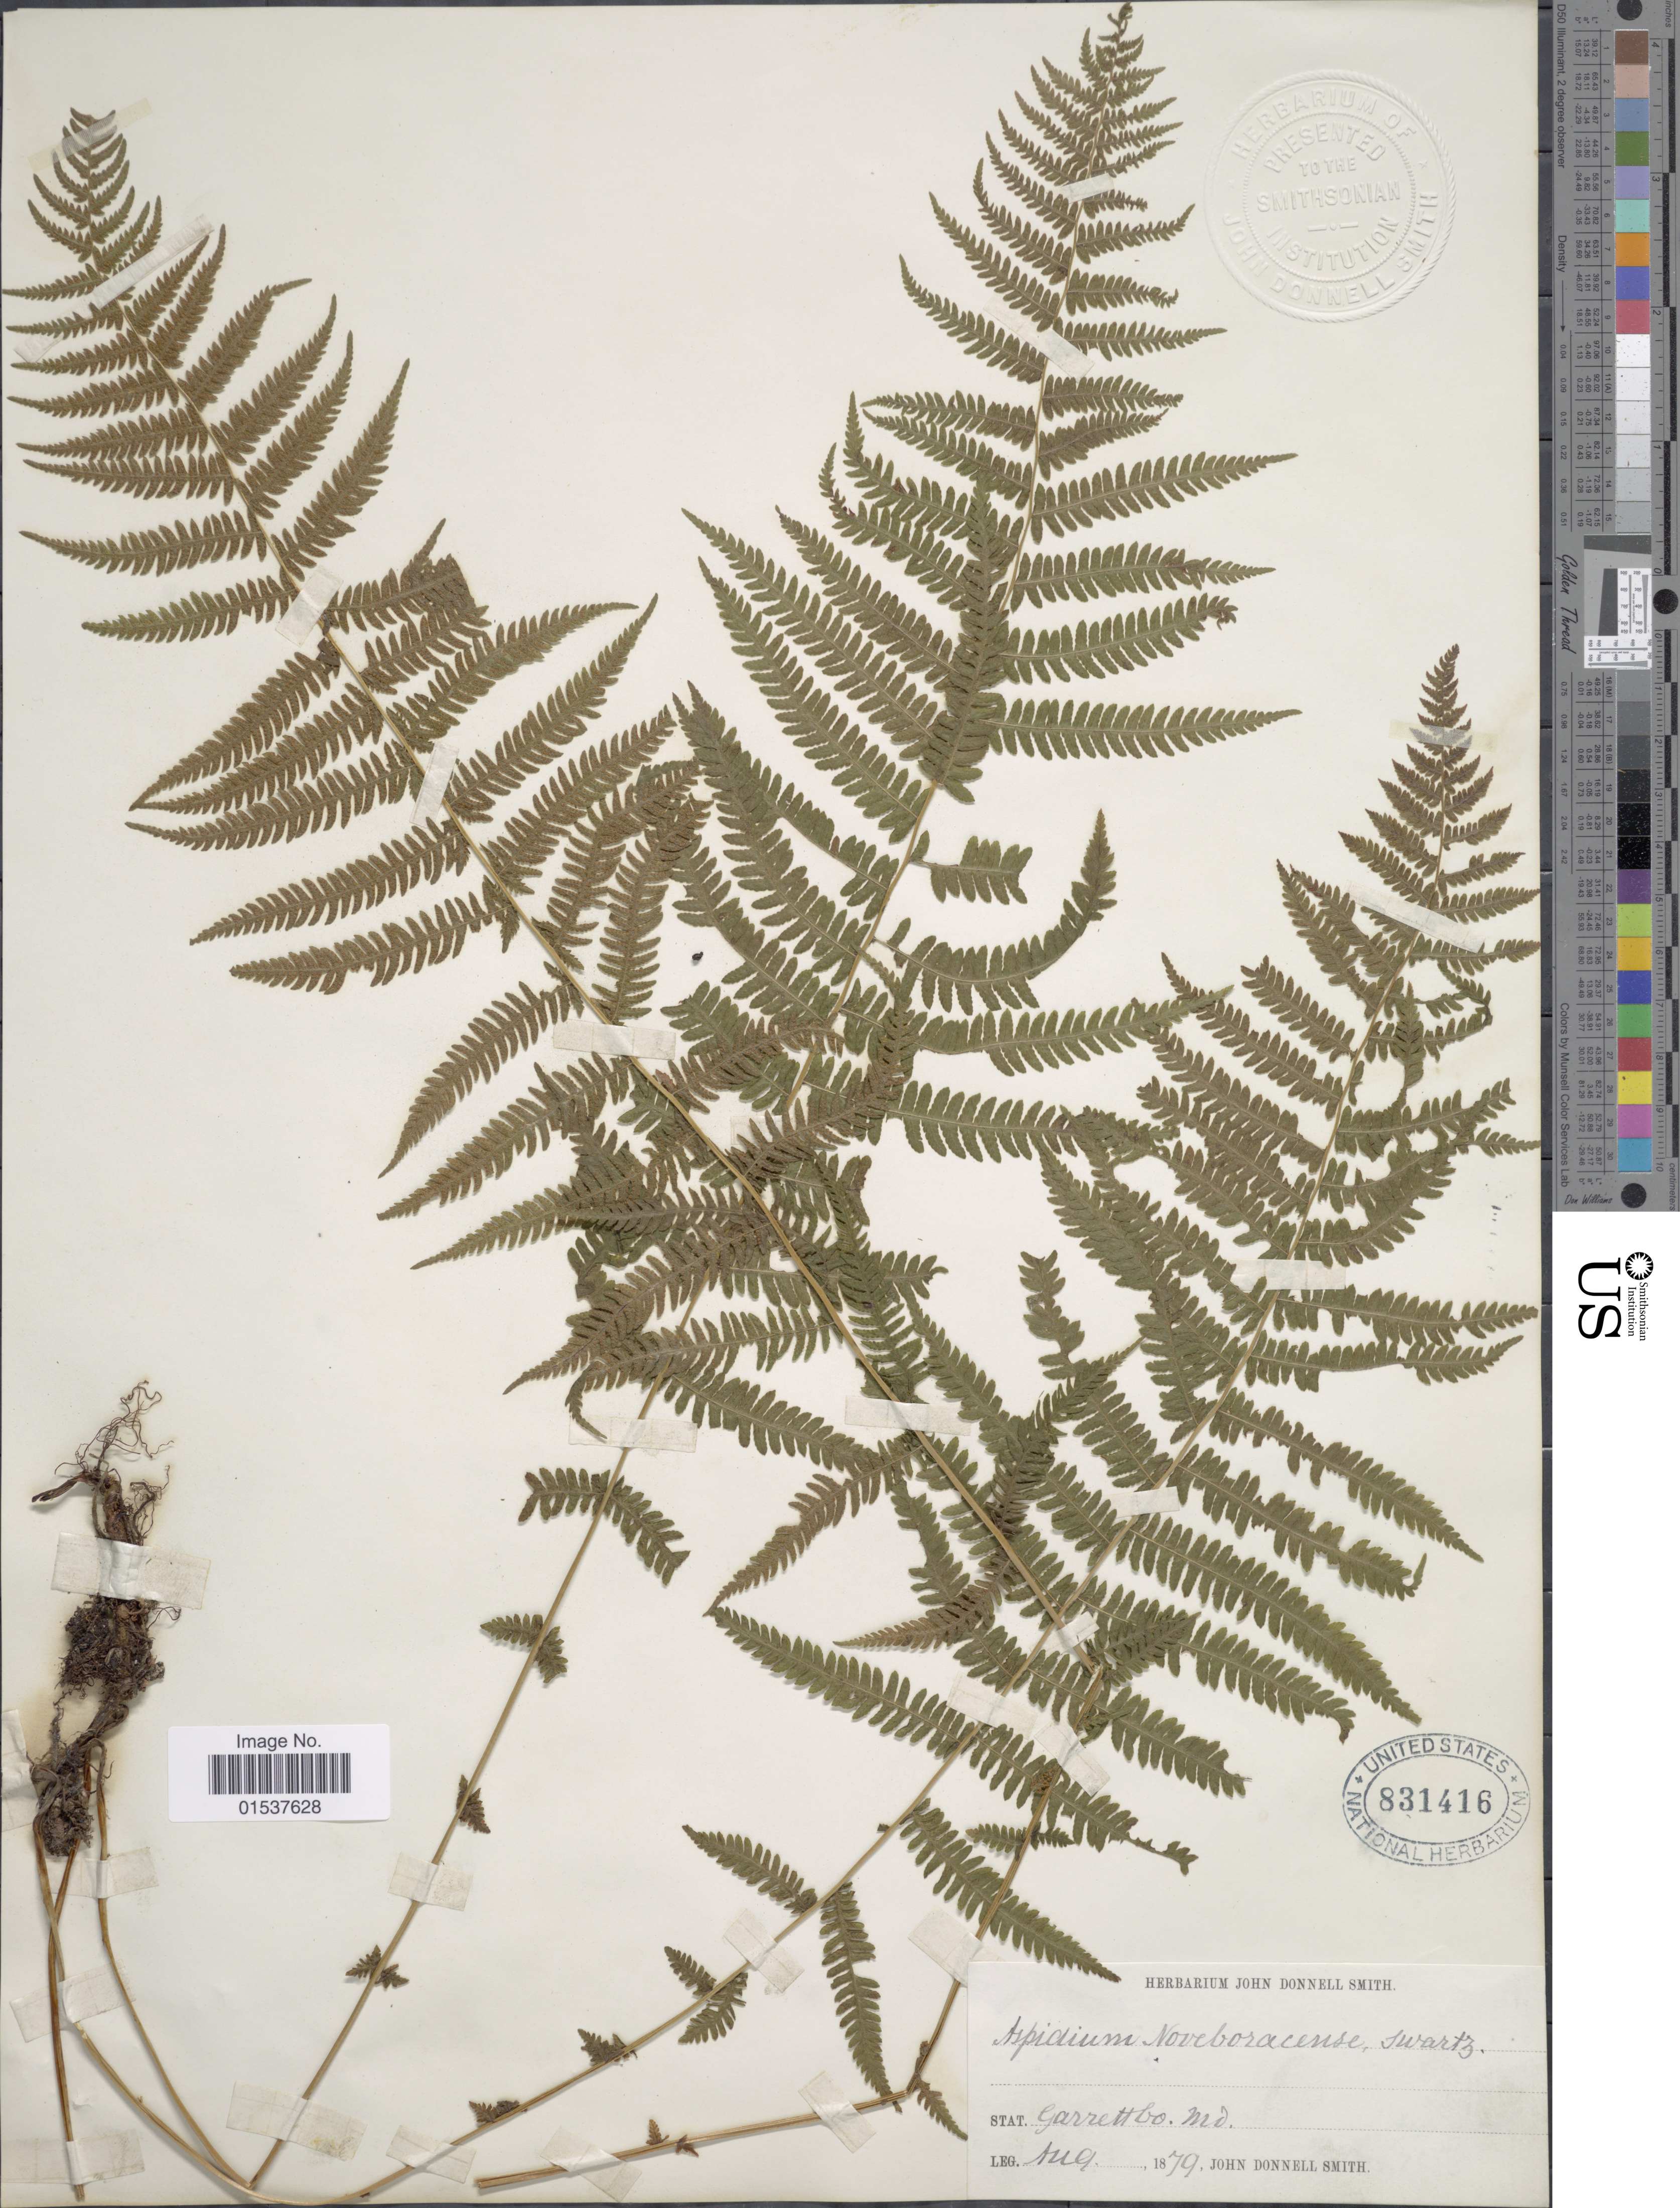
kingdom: Plantae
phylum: Tracheophyta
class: Polypodiopsida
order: Polypodiales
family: Thelypteridaceae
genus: Parathelypteris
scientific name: Parathelypteris noveboracensis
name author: (L.) Ching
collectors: J. Donnell Smith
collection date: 1879-08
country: United States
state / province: Maryland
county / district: Garrett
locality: State Garrett Co. Md.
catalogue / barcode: US 831416